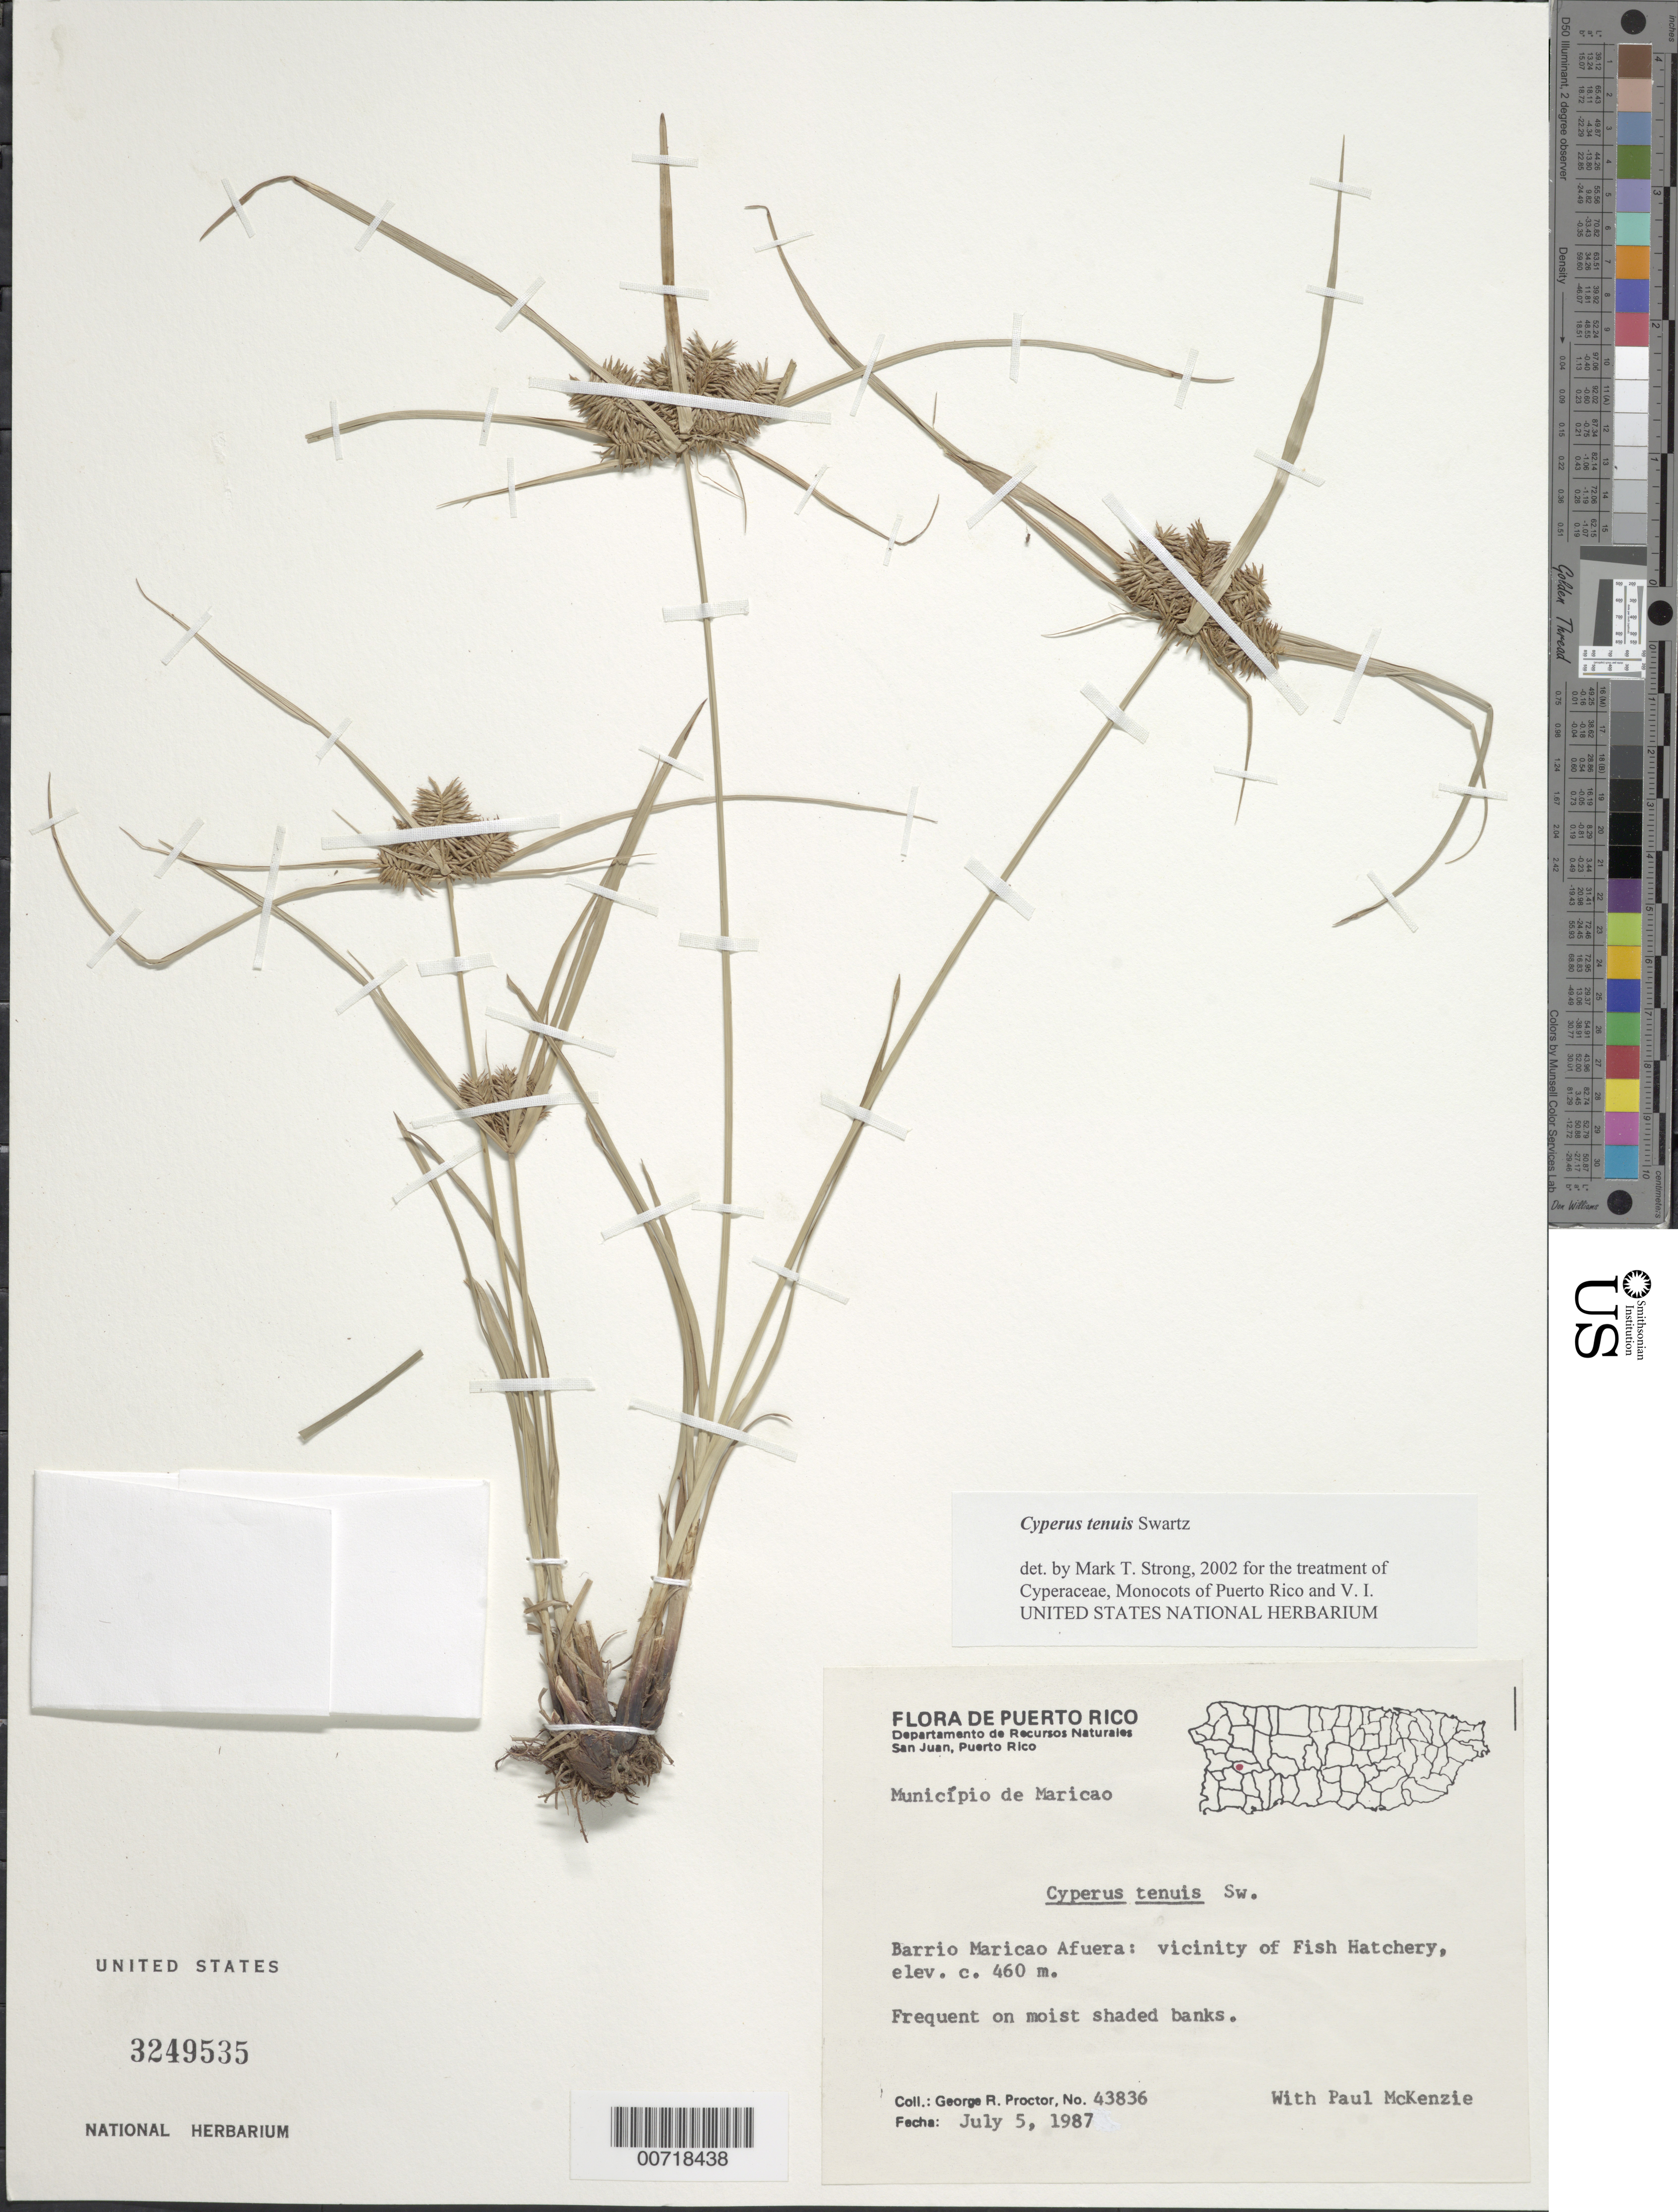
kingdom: Plantae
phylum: Tracheophyta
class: Liliopsida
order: Poales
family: Cyperaceae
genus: Cyperus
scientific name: Cyperus tenuis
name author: Sw.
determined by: Strong, M. T., (US), Smithsonian Institution - National Museum of Natural History (UNITED STATES)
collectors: G. R. Proctor & P. Mckenzie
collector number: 43836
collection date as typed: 05 Jul 1987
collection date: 1987-07-05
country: Puerto Rico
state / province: Maricao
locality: Maricao: Barrio Maricao Afuera, vicinity of Fish Hatchery.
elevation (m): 460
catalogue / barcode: US 3249535